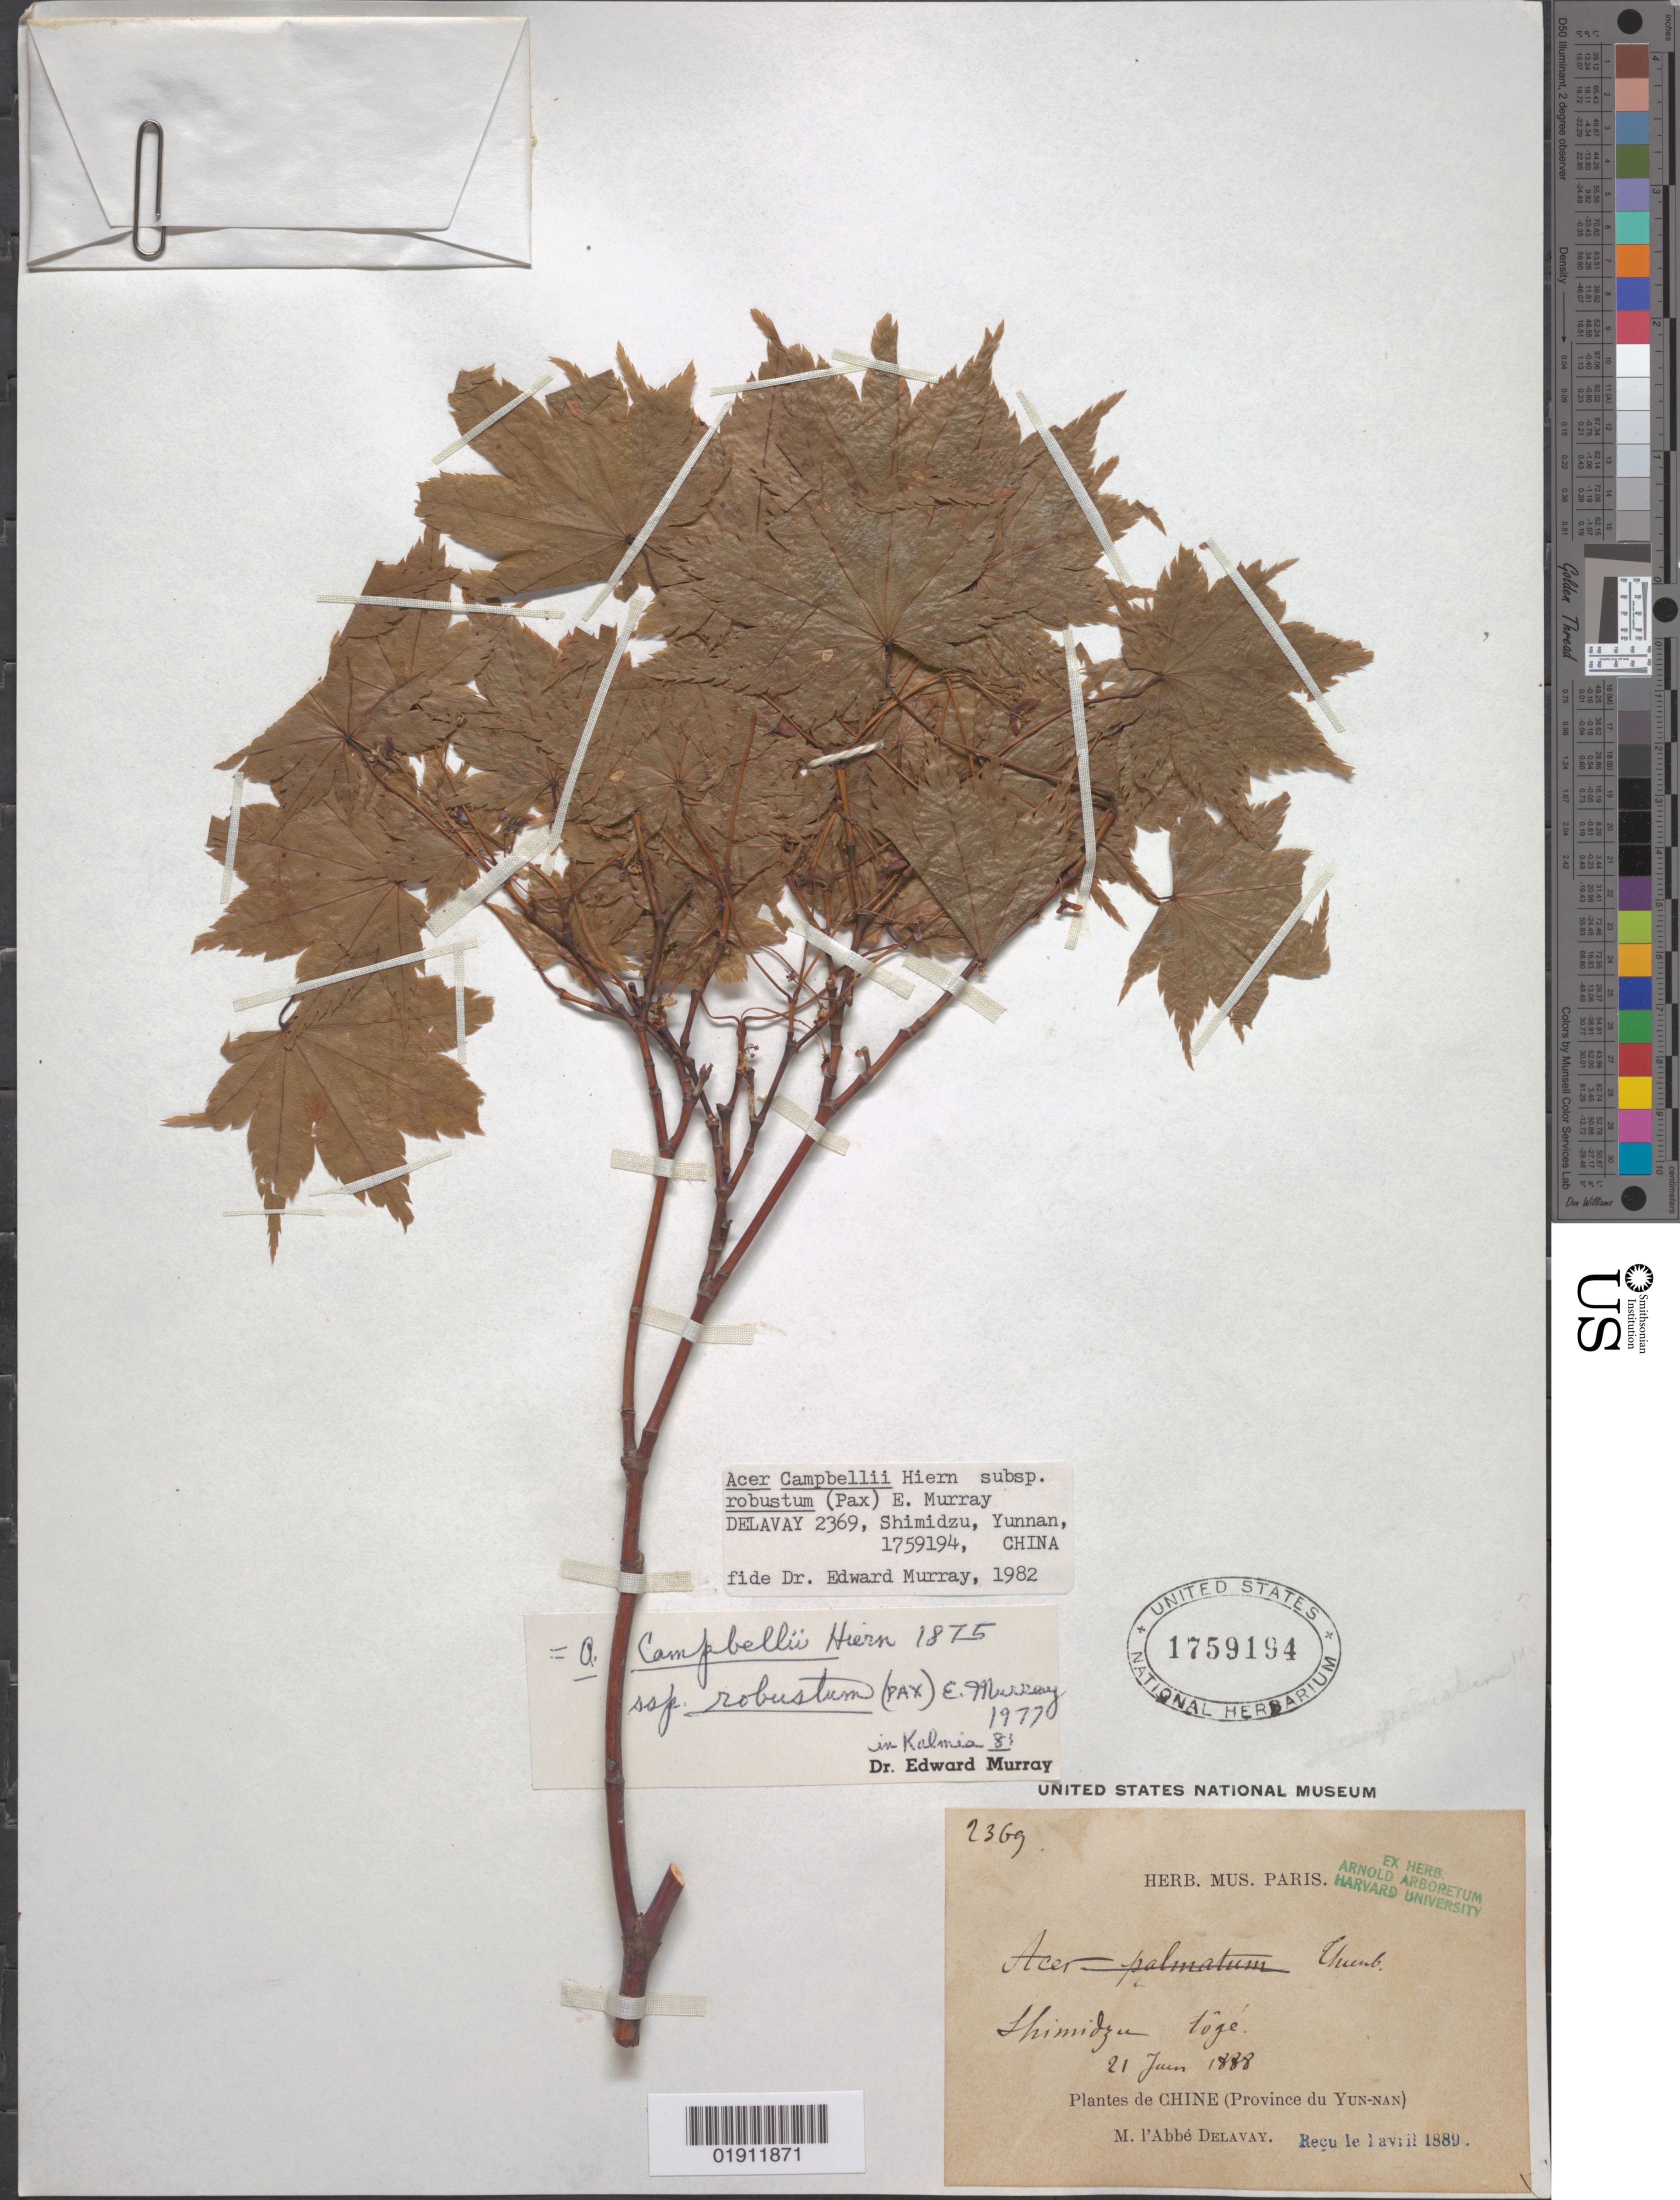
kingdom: Plantae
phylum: Tracheophyta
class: Magnoliopsida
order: Sapindales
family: Sapindaceae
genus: Acer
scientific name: Acer campbellii subsp. robustum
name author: (Pax) A.E. Murray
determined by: Murray, Edward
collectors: P. Delavay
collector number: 2369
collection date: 1888-06-21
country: China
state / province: Yunnan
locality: Shimidzu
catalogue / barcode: US 1759194